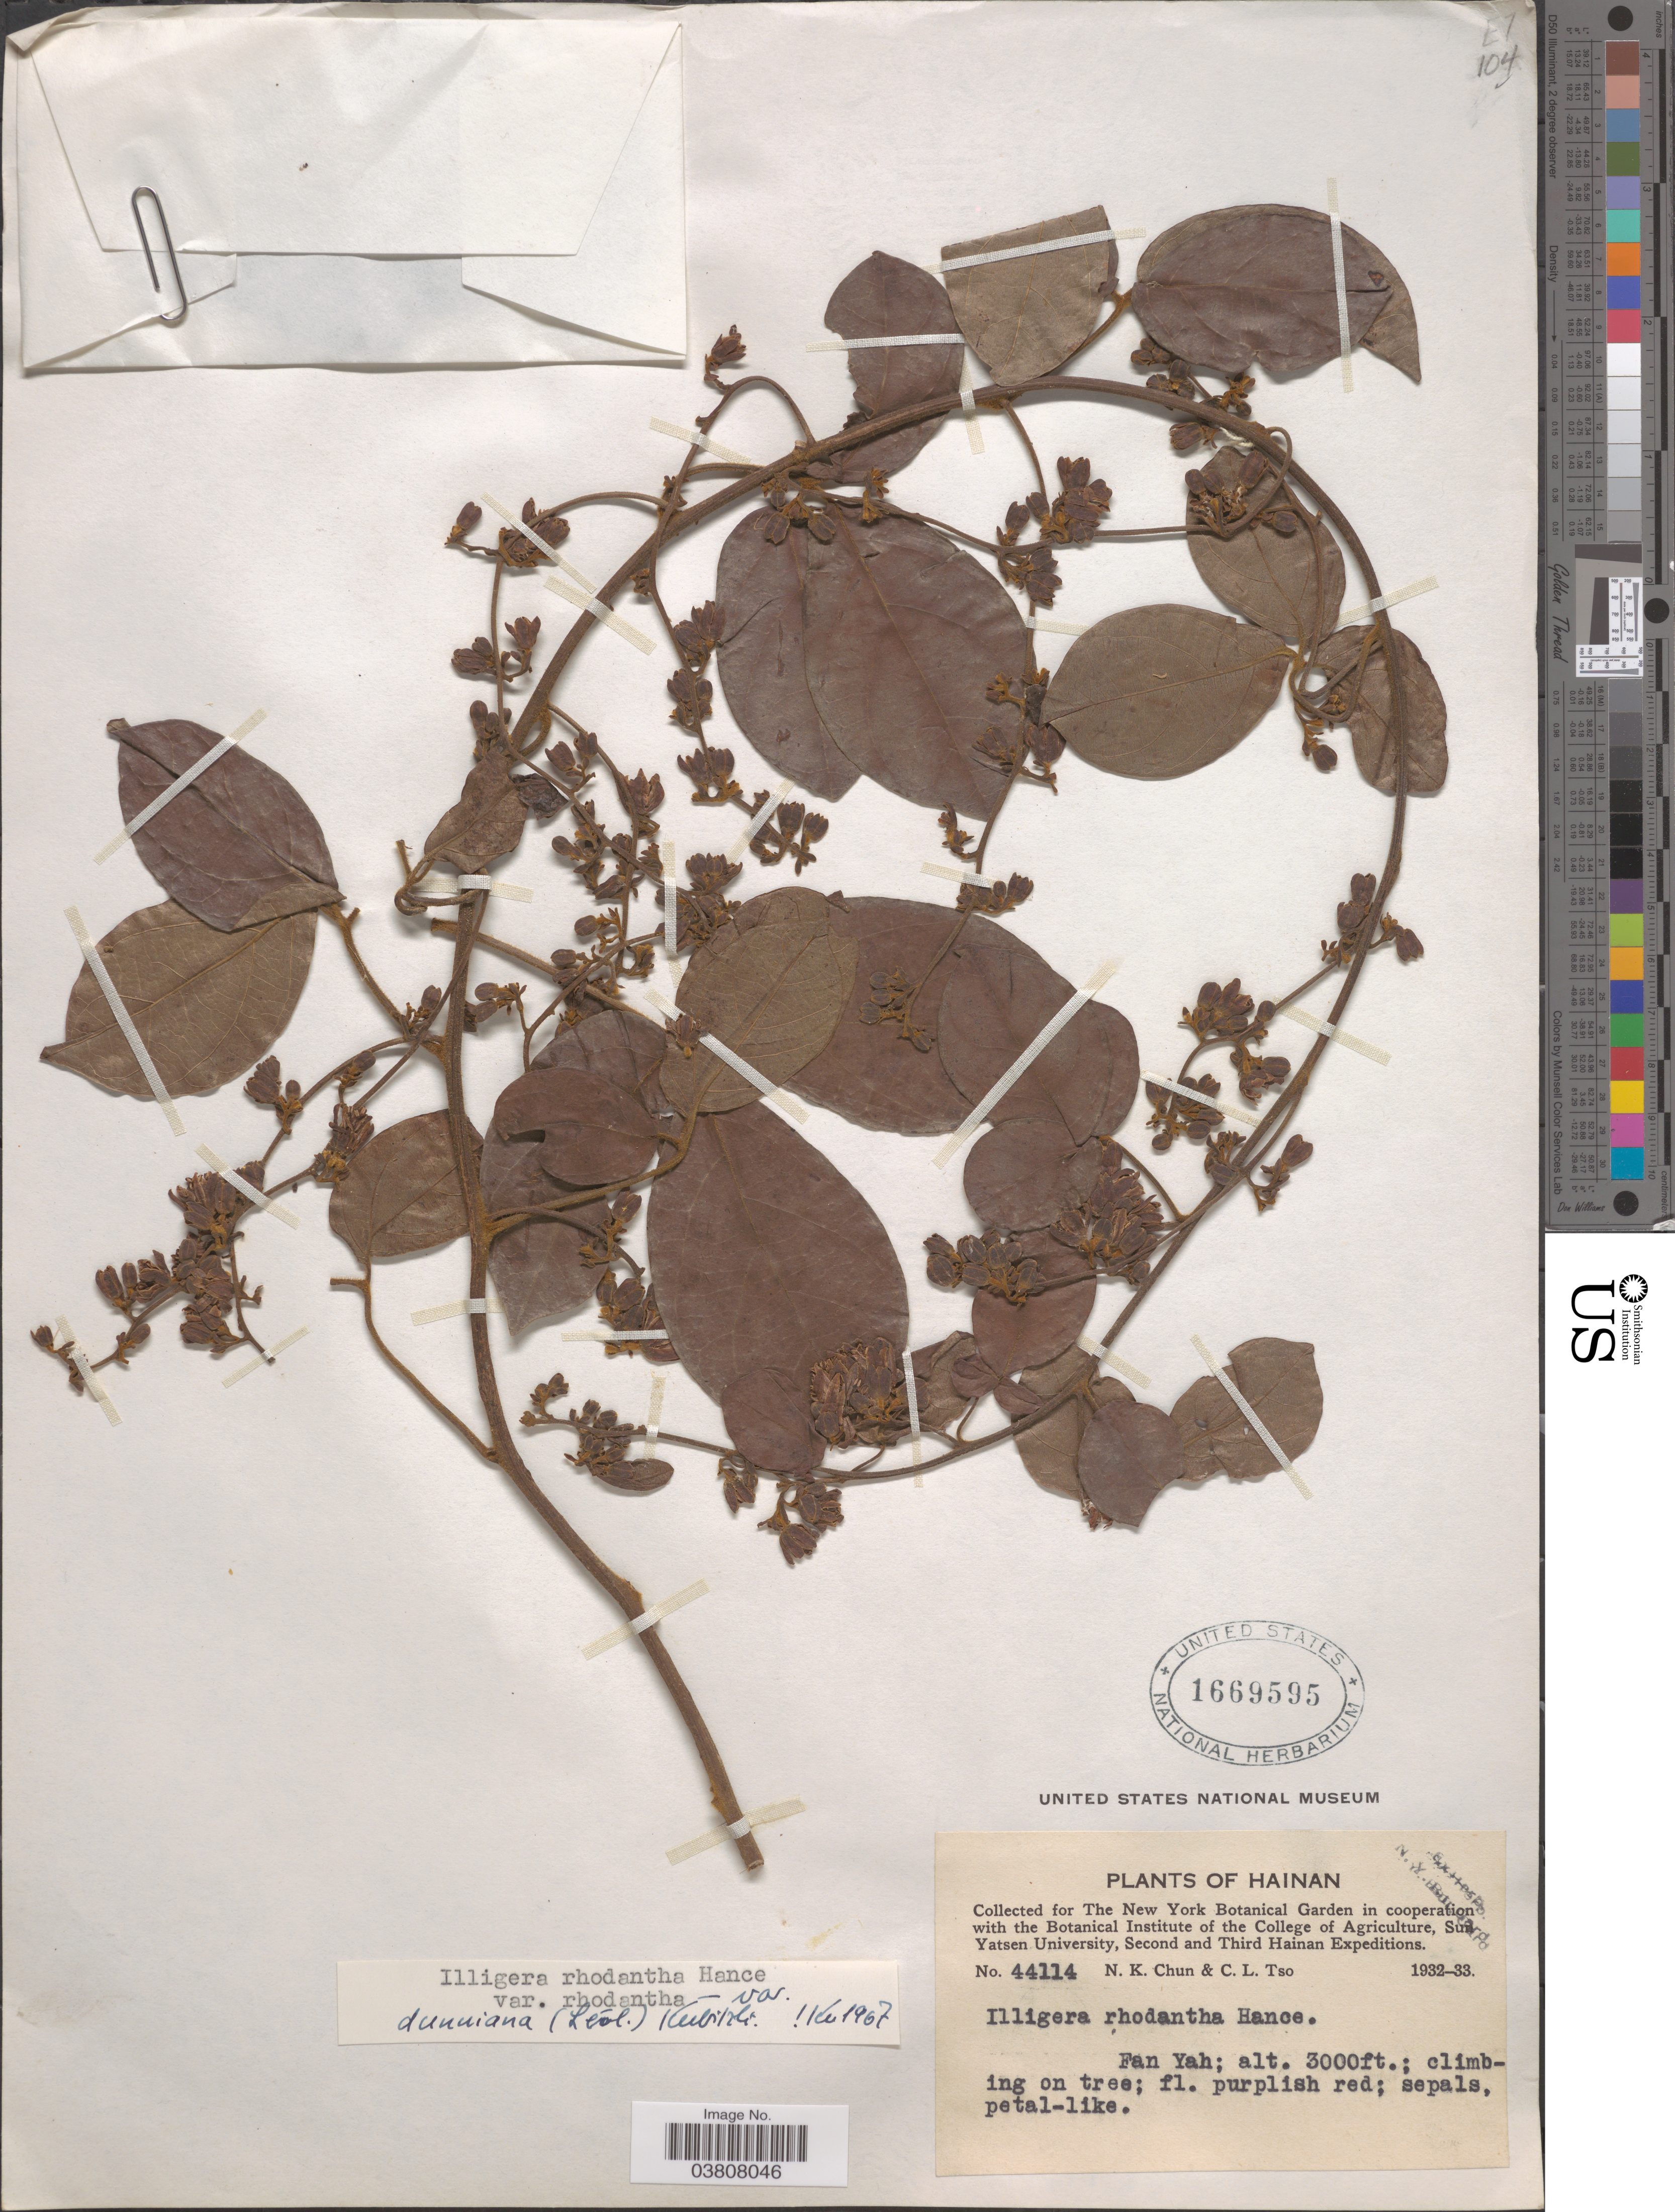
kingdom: Plantae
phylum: Tracheophyta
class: Magnoliopsida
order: Laurales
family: Hernandiaceae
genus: Illigera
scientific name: Illigera rhodantha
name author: Hance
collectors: N. K. Chun & C. Tso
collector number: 44114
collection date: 1932/1933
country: China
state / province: Hainan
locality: Fan Yah.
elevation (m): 914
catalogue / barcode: US 1669595